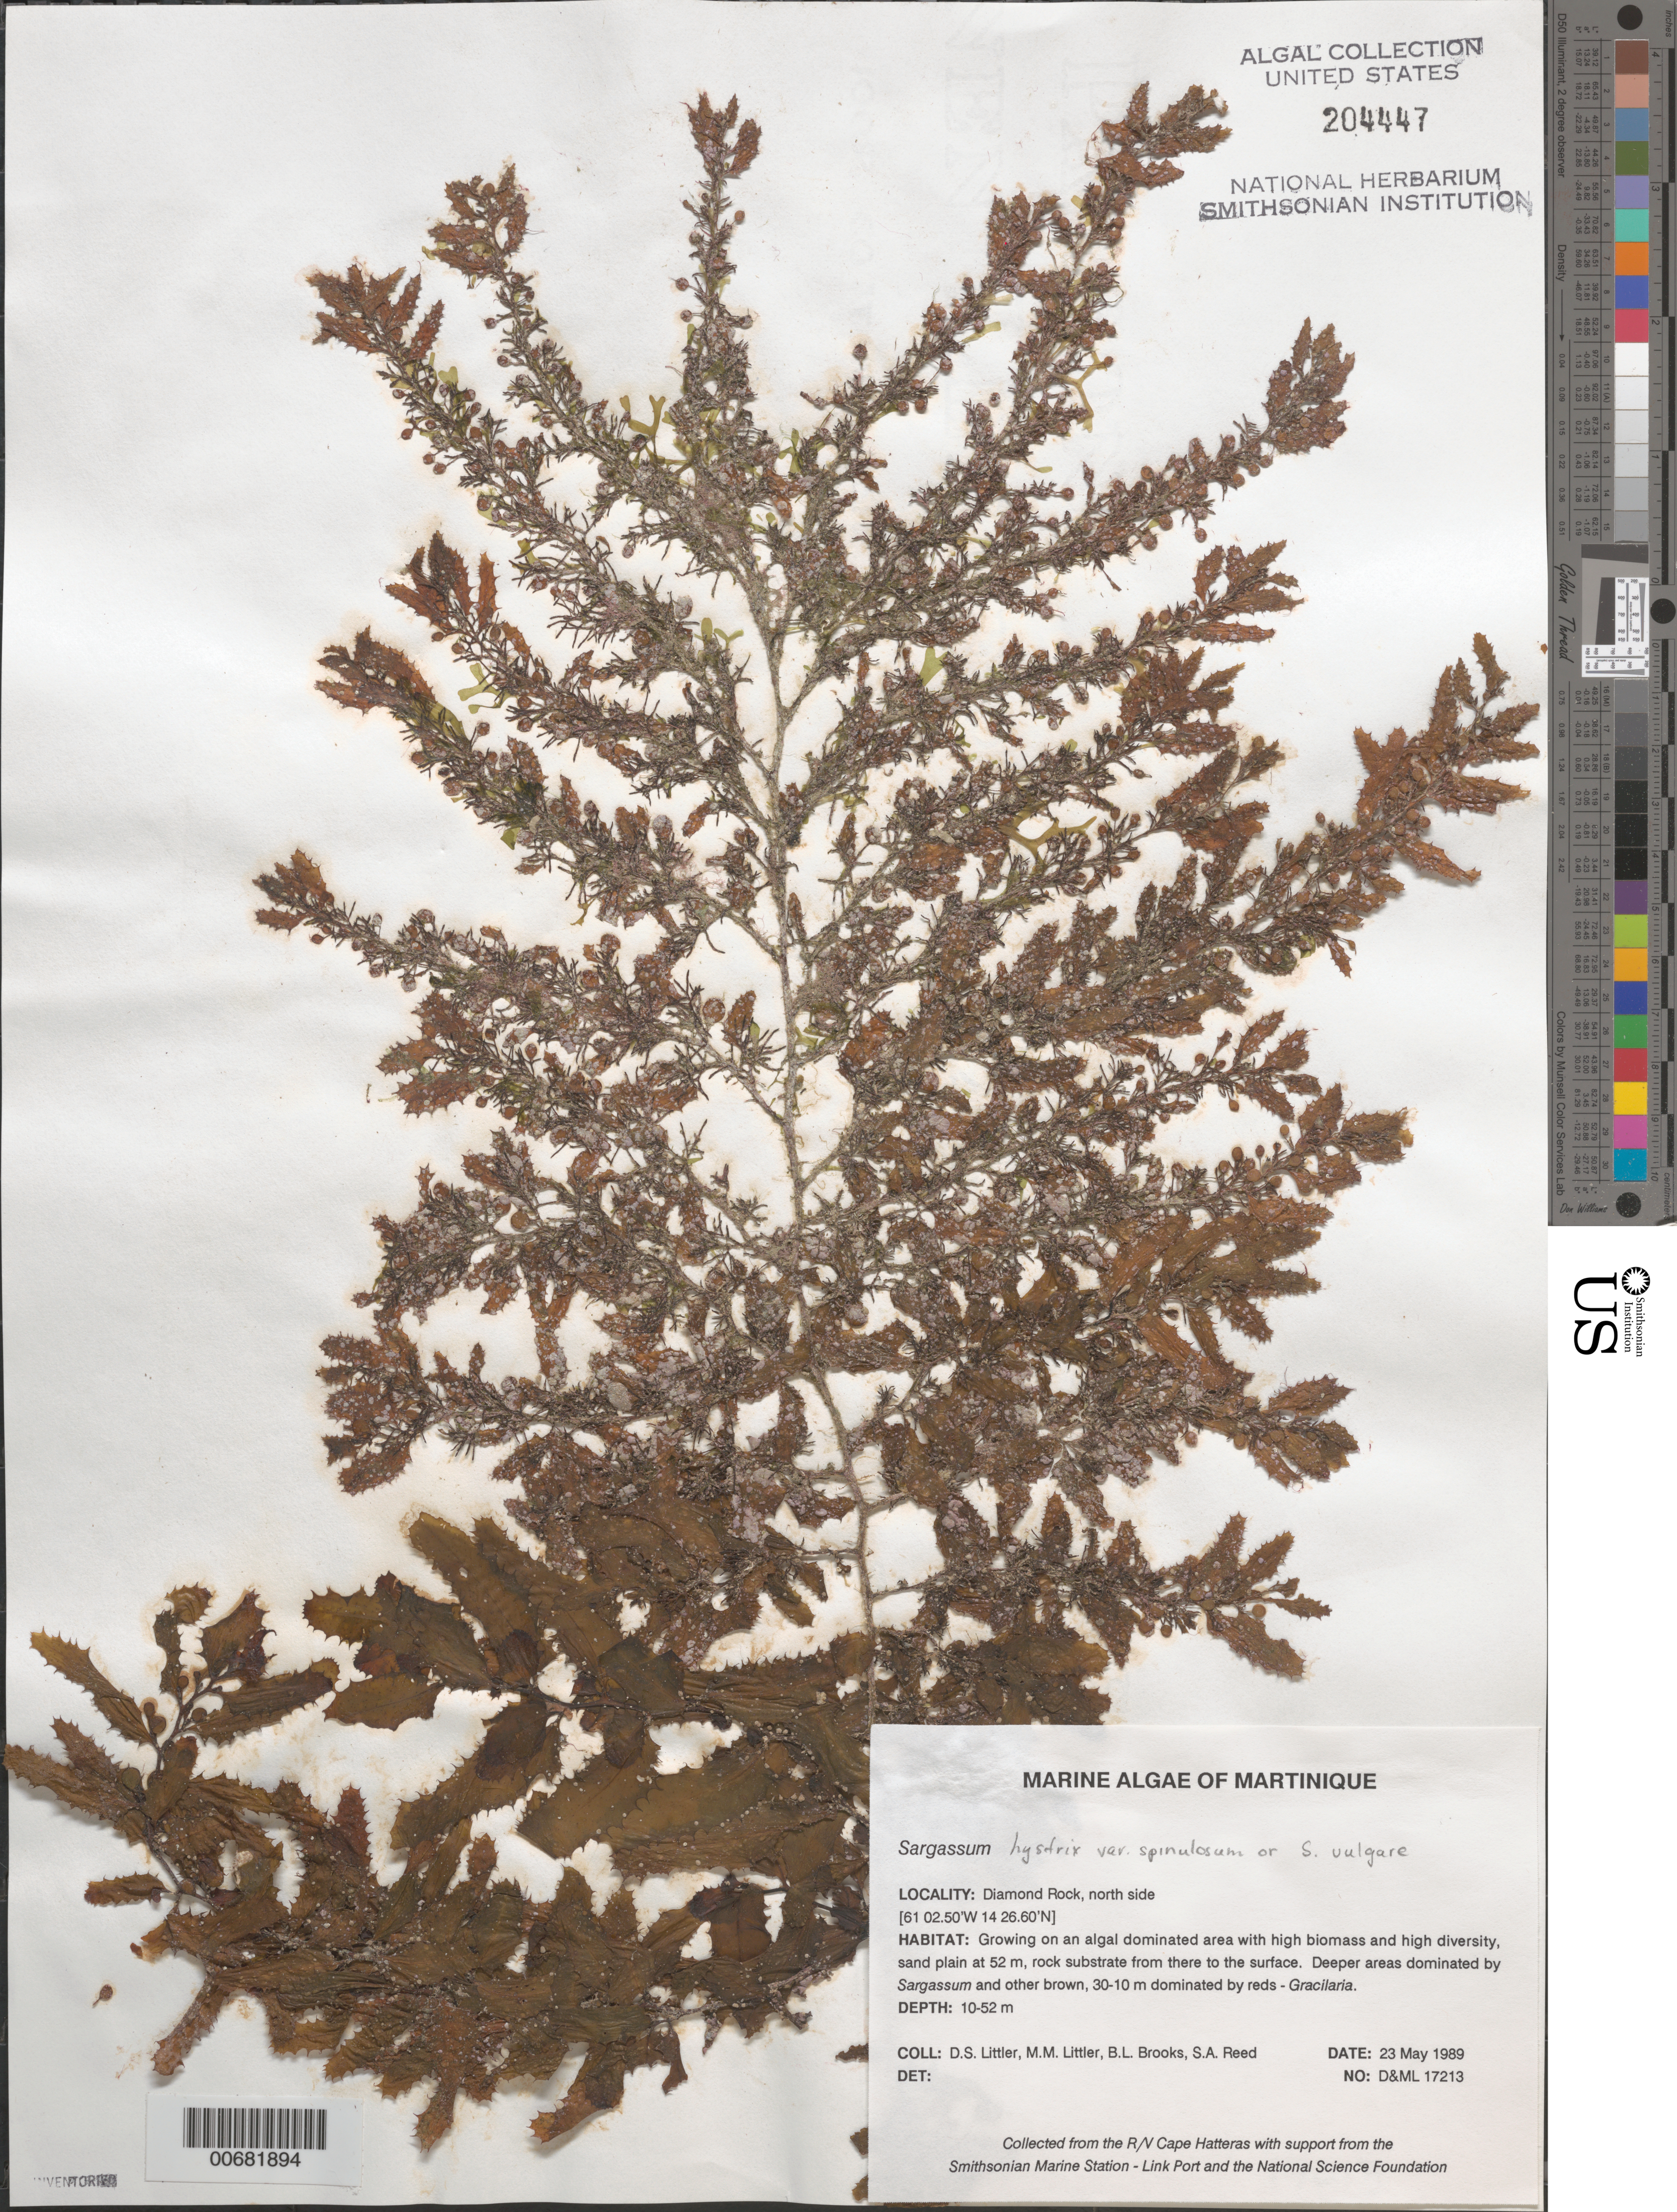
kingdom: Chromista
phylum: Ochrophyta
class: Phaeophyceae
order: Fucales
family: Sargassaceae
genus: Sargassum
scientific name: Sargassum hystrix var. spinulosum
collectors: D. S. Littler, M. M. Littler, B. Brooks & S. Reed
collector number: D&ML 17213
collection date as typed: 23 May 1989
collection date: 1989-05-23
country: Martinique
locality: Diamond Rock, north side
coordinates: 14 26.60' N, 61 02.50' W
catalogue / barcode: US 204447